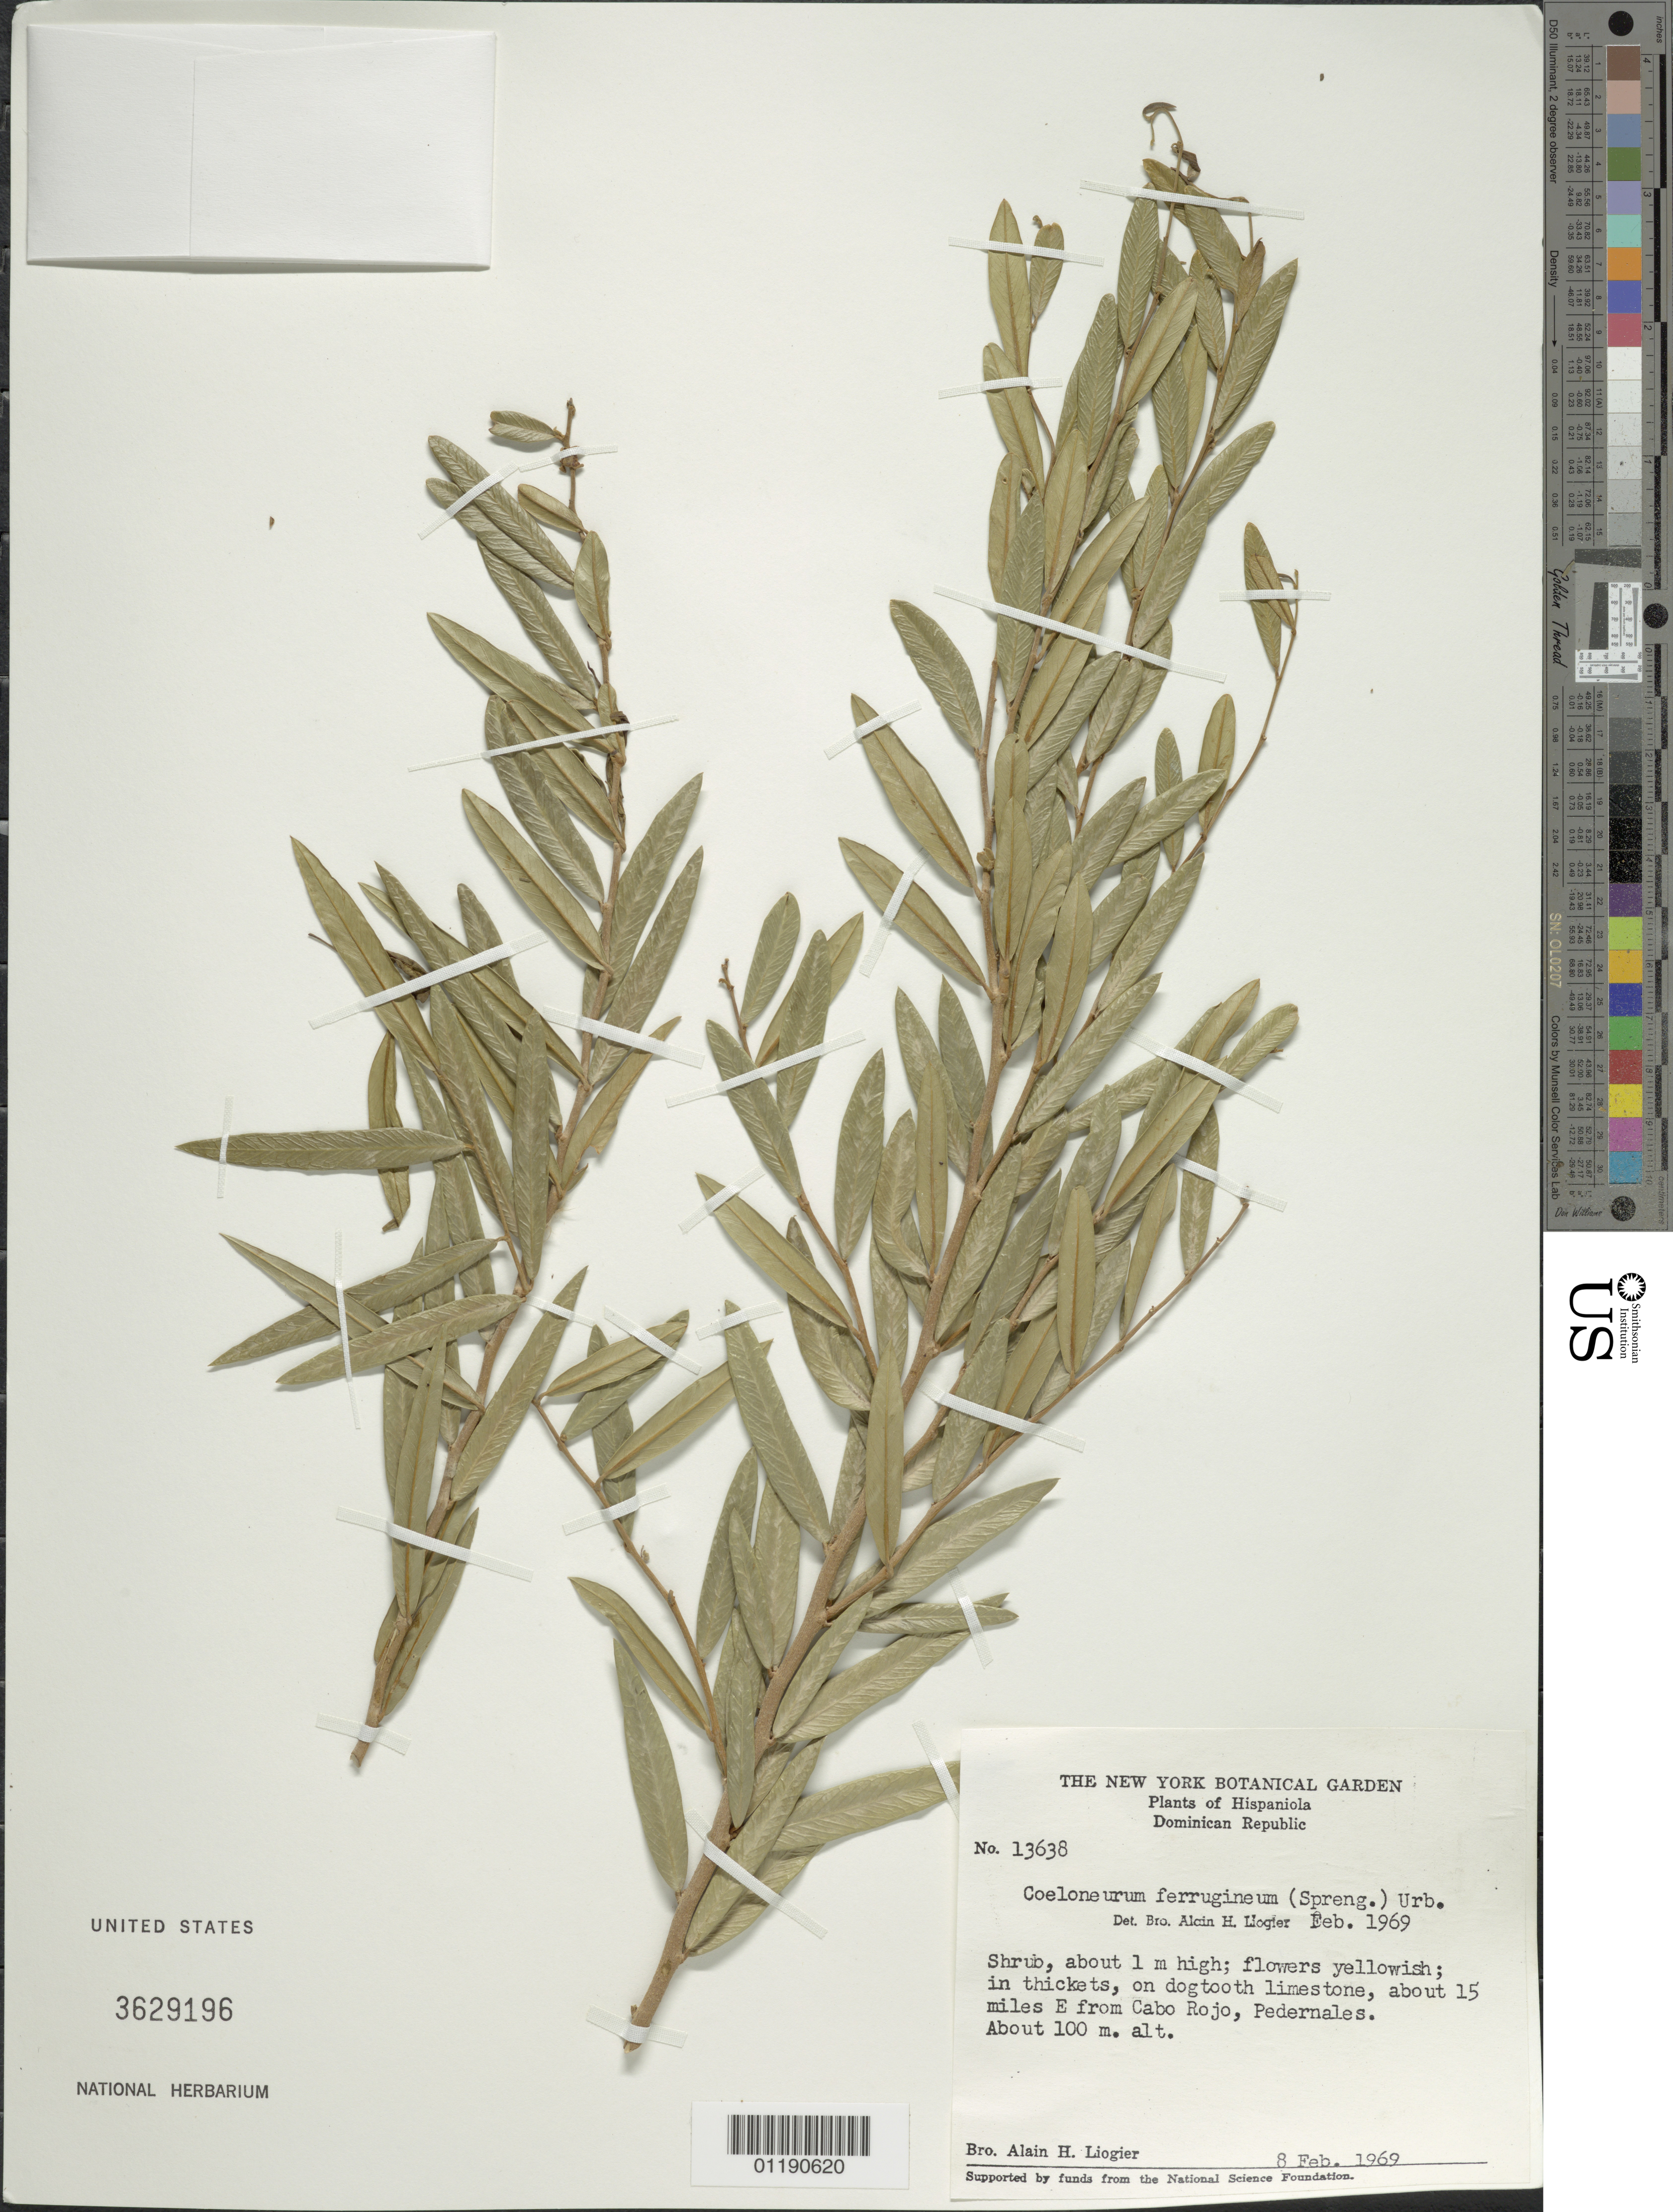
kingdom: Plantae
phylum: Tracheophyta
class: Magnoliopsida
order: Solanales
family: Solanaceae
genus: Coeloneurum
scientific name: Coeloneurum ferrugineum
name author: (Spreng.) Urb.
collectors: A. H. Liogier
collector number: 13638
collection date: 1969-02-08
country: Dominican Republic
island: Hispaniola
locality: About 15 miles E from Cabo Rojo, Pedernales.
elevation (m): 100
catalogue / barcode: US 3629196